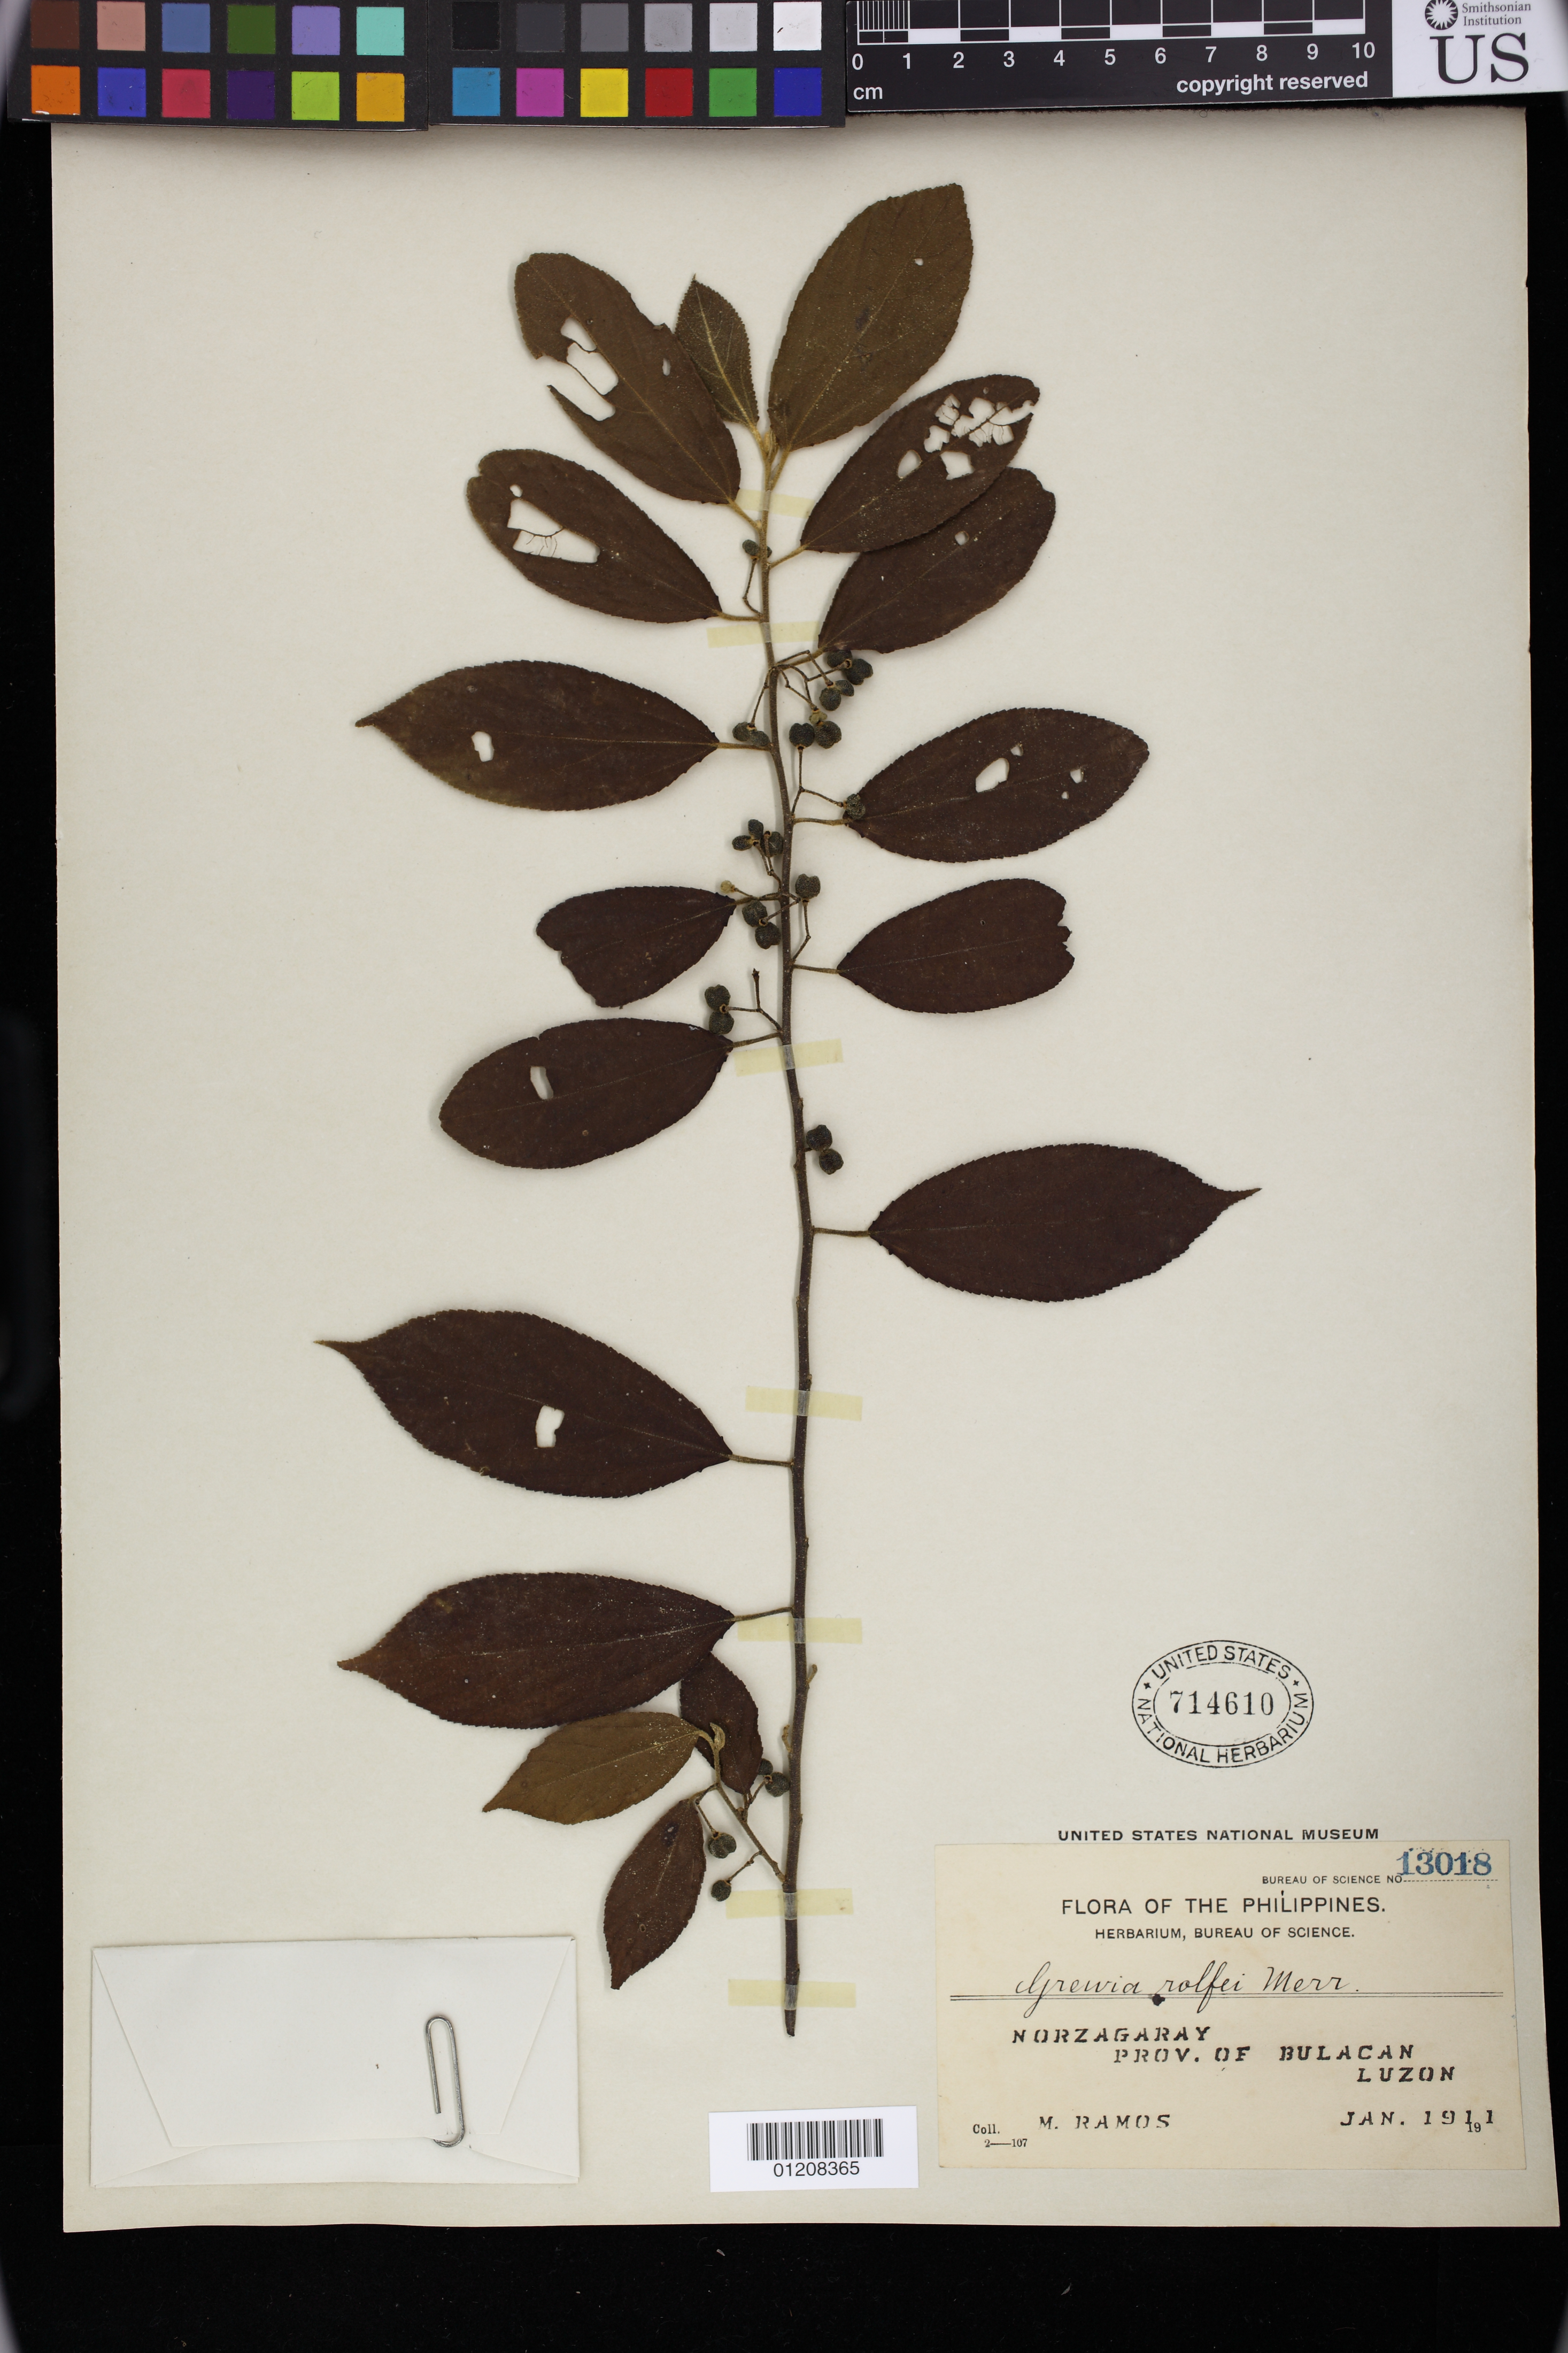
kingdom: Plantae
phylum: Tracheophyta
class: Magnoliopsida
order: Malvales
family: Malvaceae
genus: Grewia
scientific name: Grewia rolfei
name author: Merr.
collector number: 13018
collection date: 1911-01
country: Philippines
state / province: Central Luzon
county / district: Bulacan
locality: Norzagaray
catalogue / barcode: US 714610